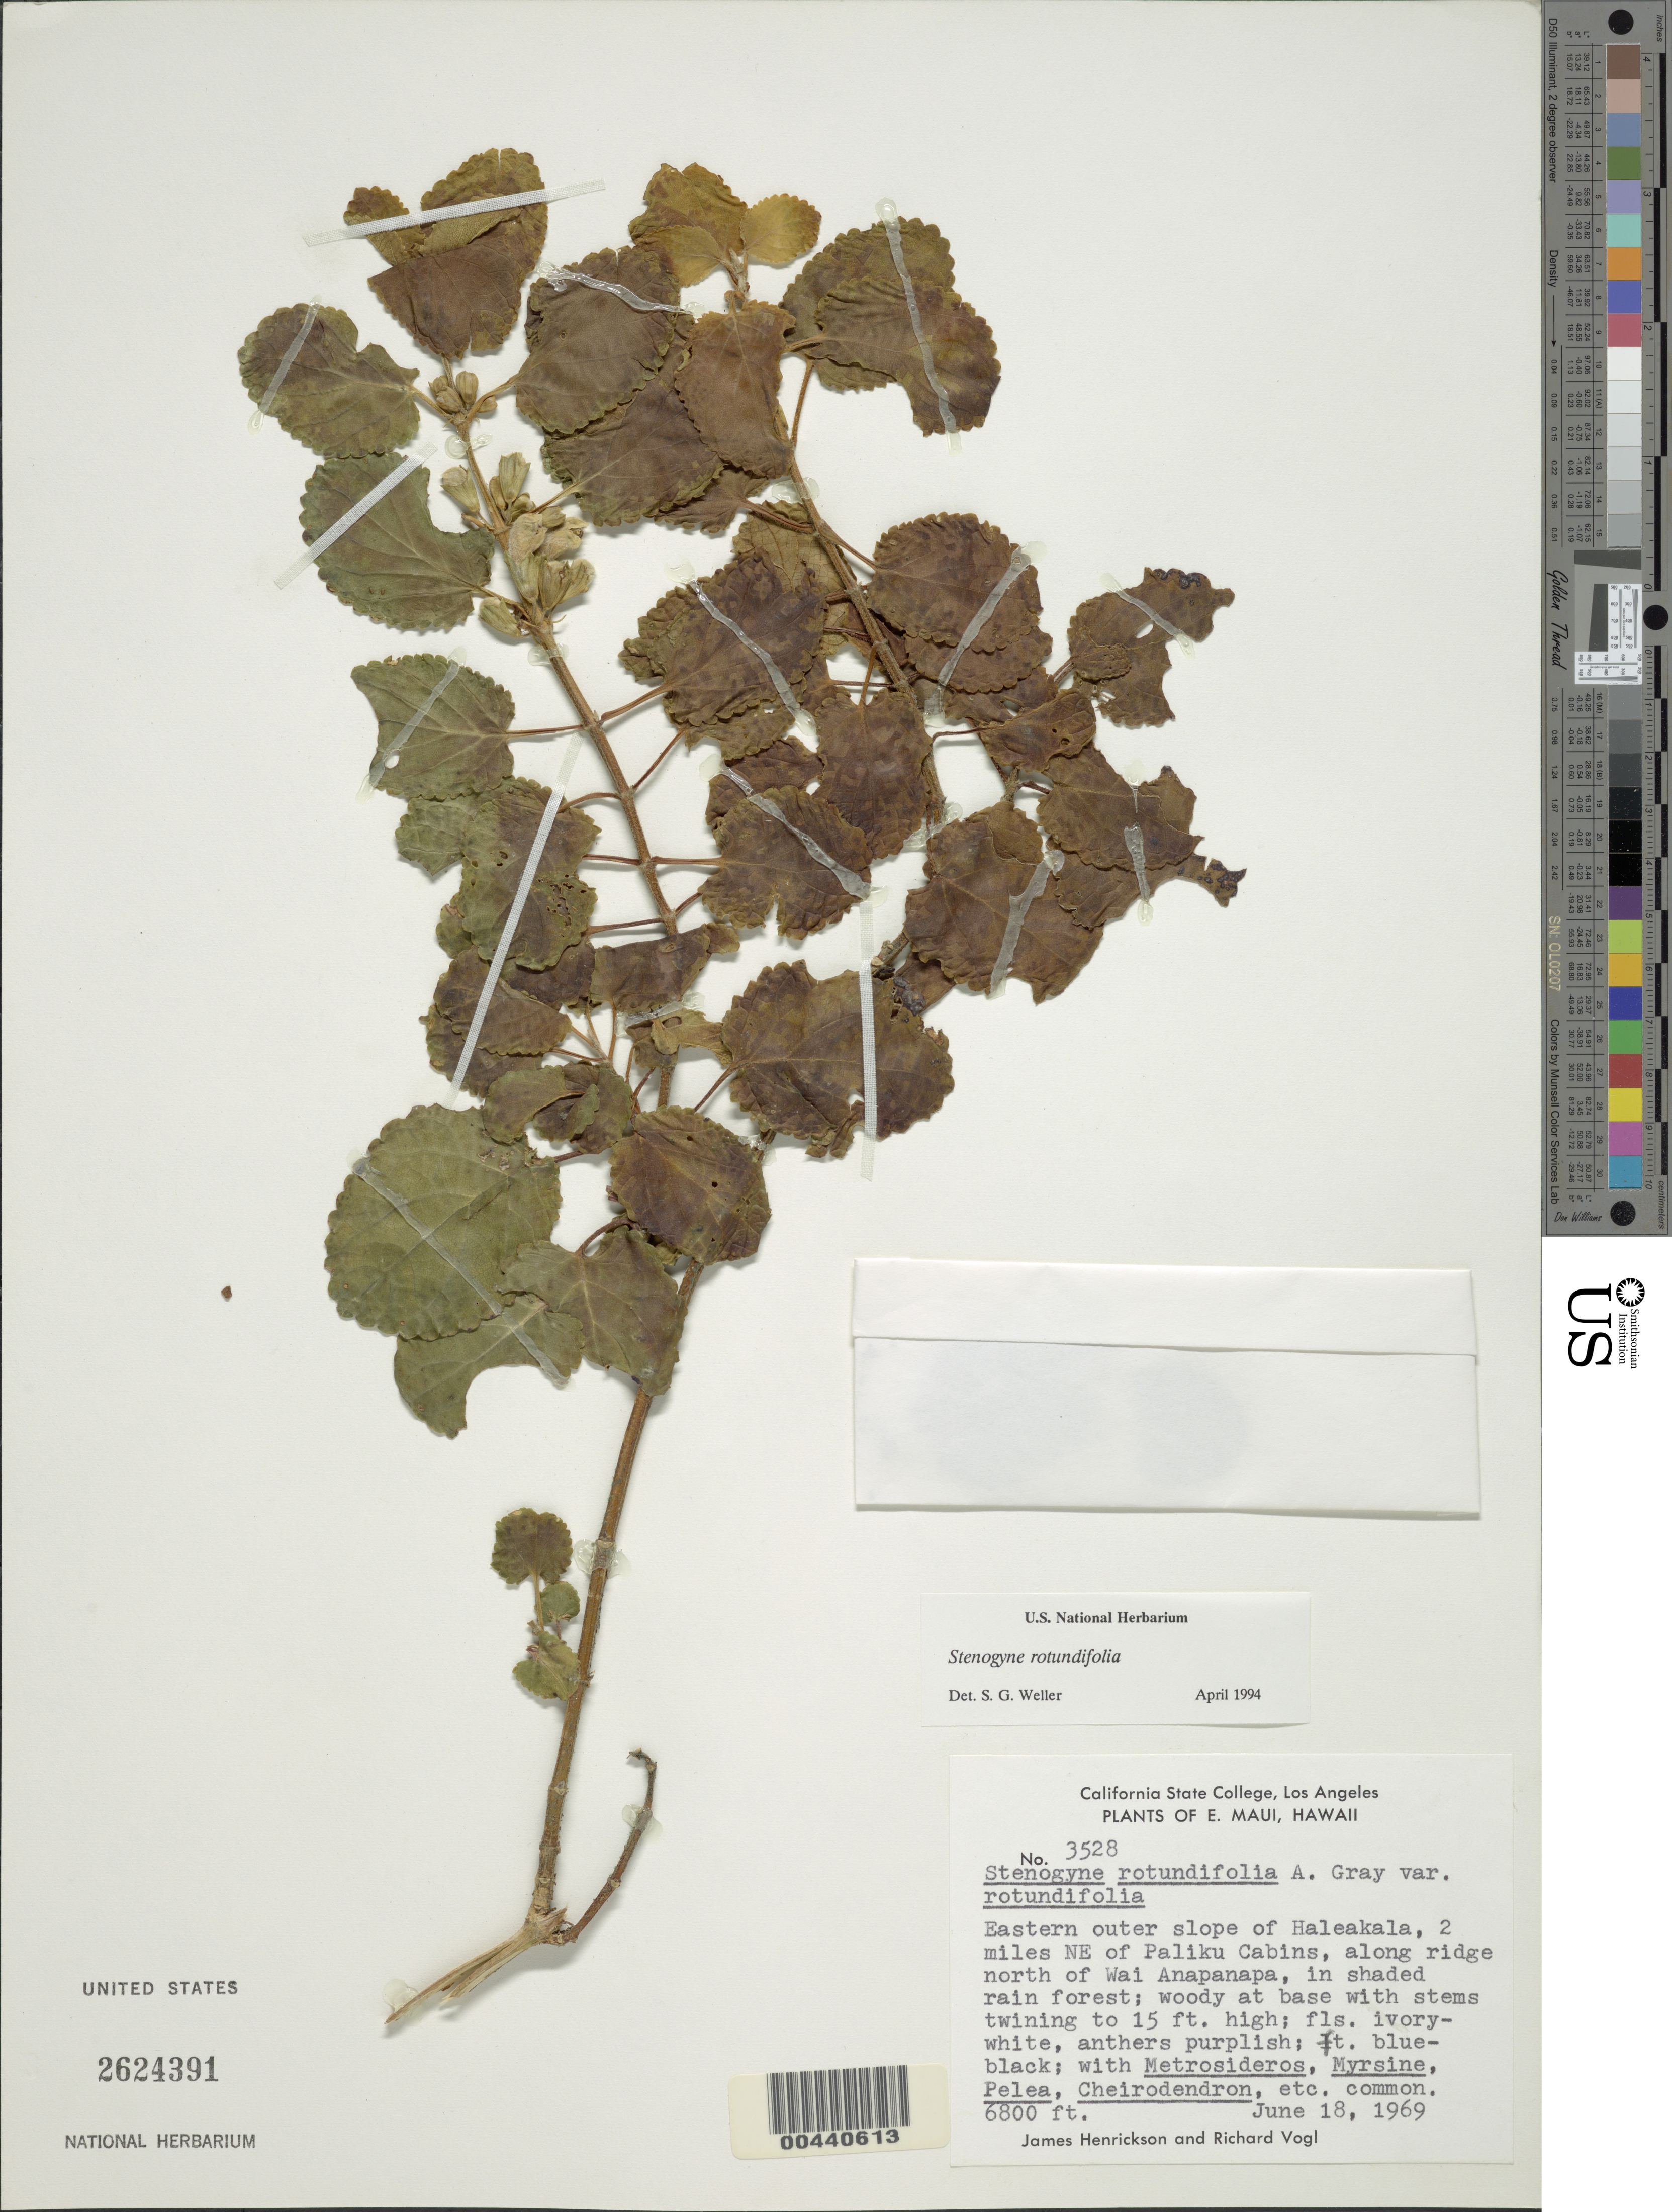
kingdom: Plantae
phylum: Tracheophyta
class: Magnoliopsida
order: Lamiales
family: Lamiaceae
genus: Stenogyne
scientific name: Stenogyne rotundifolia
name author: A. Gray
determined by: Weller, Stephen G., (UNITED STATES)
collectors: J. S. Henrickson & R. Vogl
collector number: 3528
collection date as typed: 18 Jun 1969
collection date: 1969-06-18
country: United States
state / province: Hawaii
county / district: Maui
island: Maui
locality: Eastern outer slope of Haleakala, 2 miles NE of Paliku Cabins, along ridge north of Wai Anapanapa, E Maui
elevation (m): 2073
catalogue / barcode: US 2624391